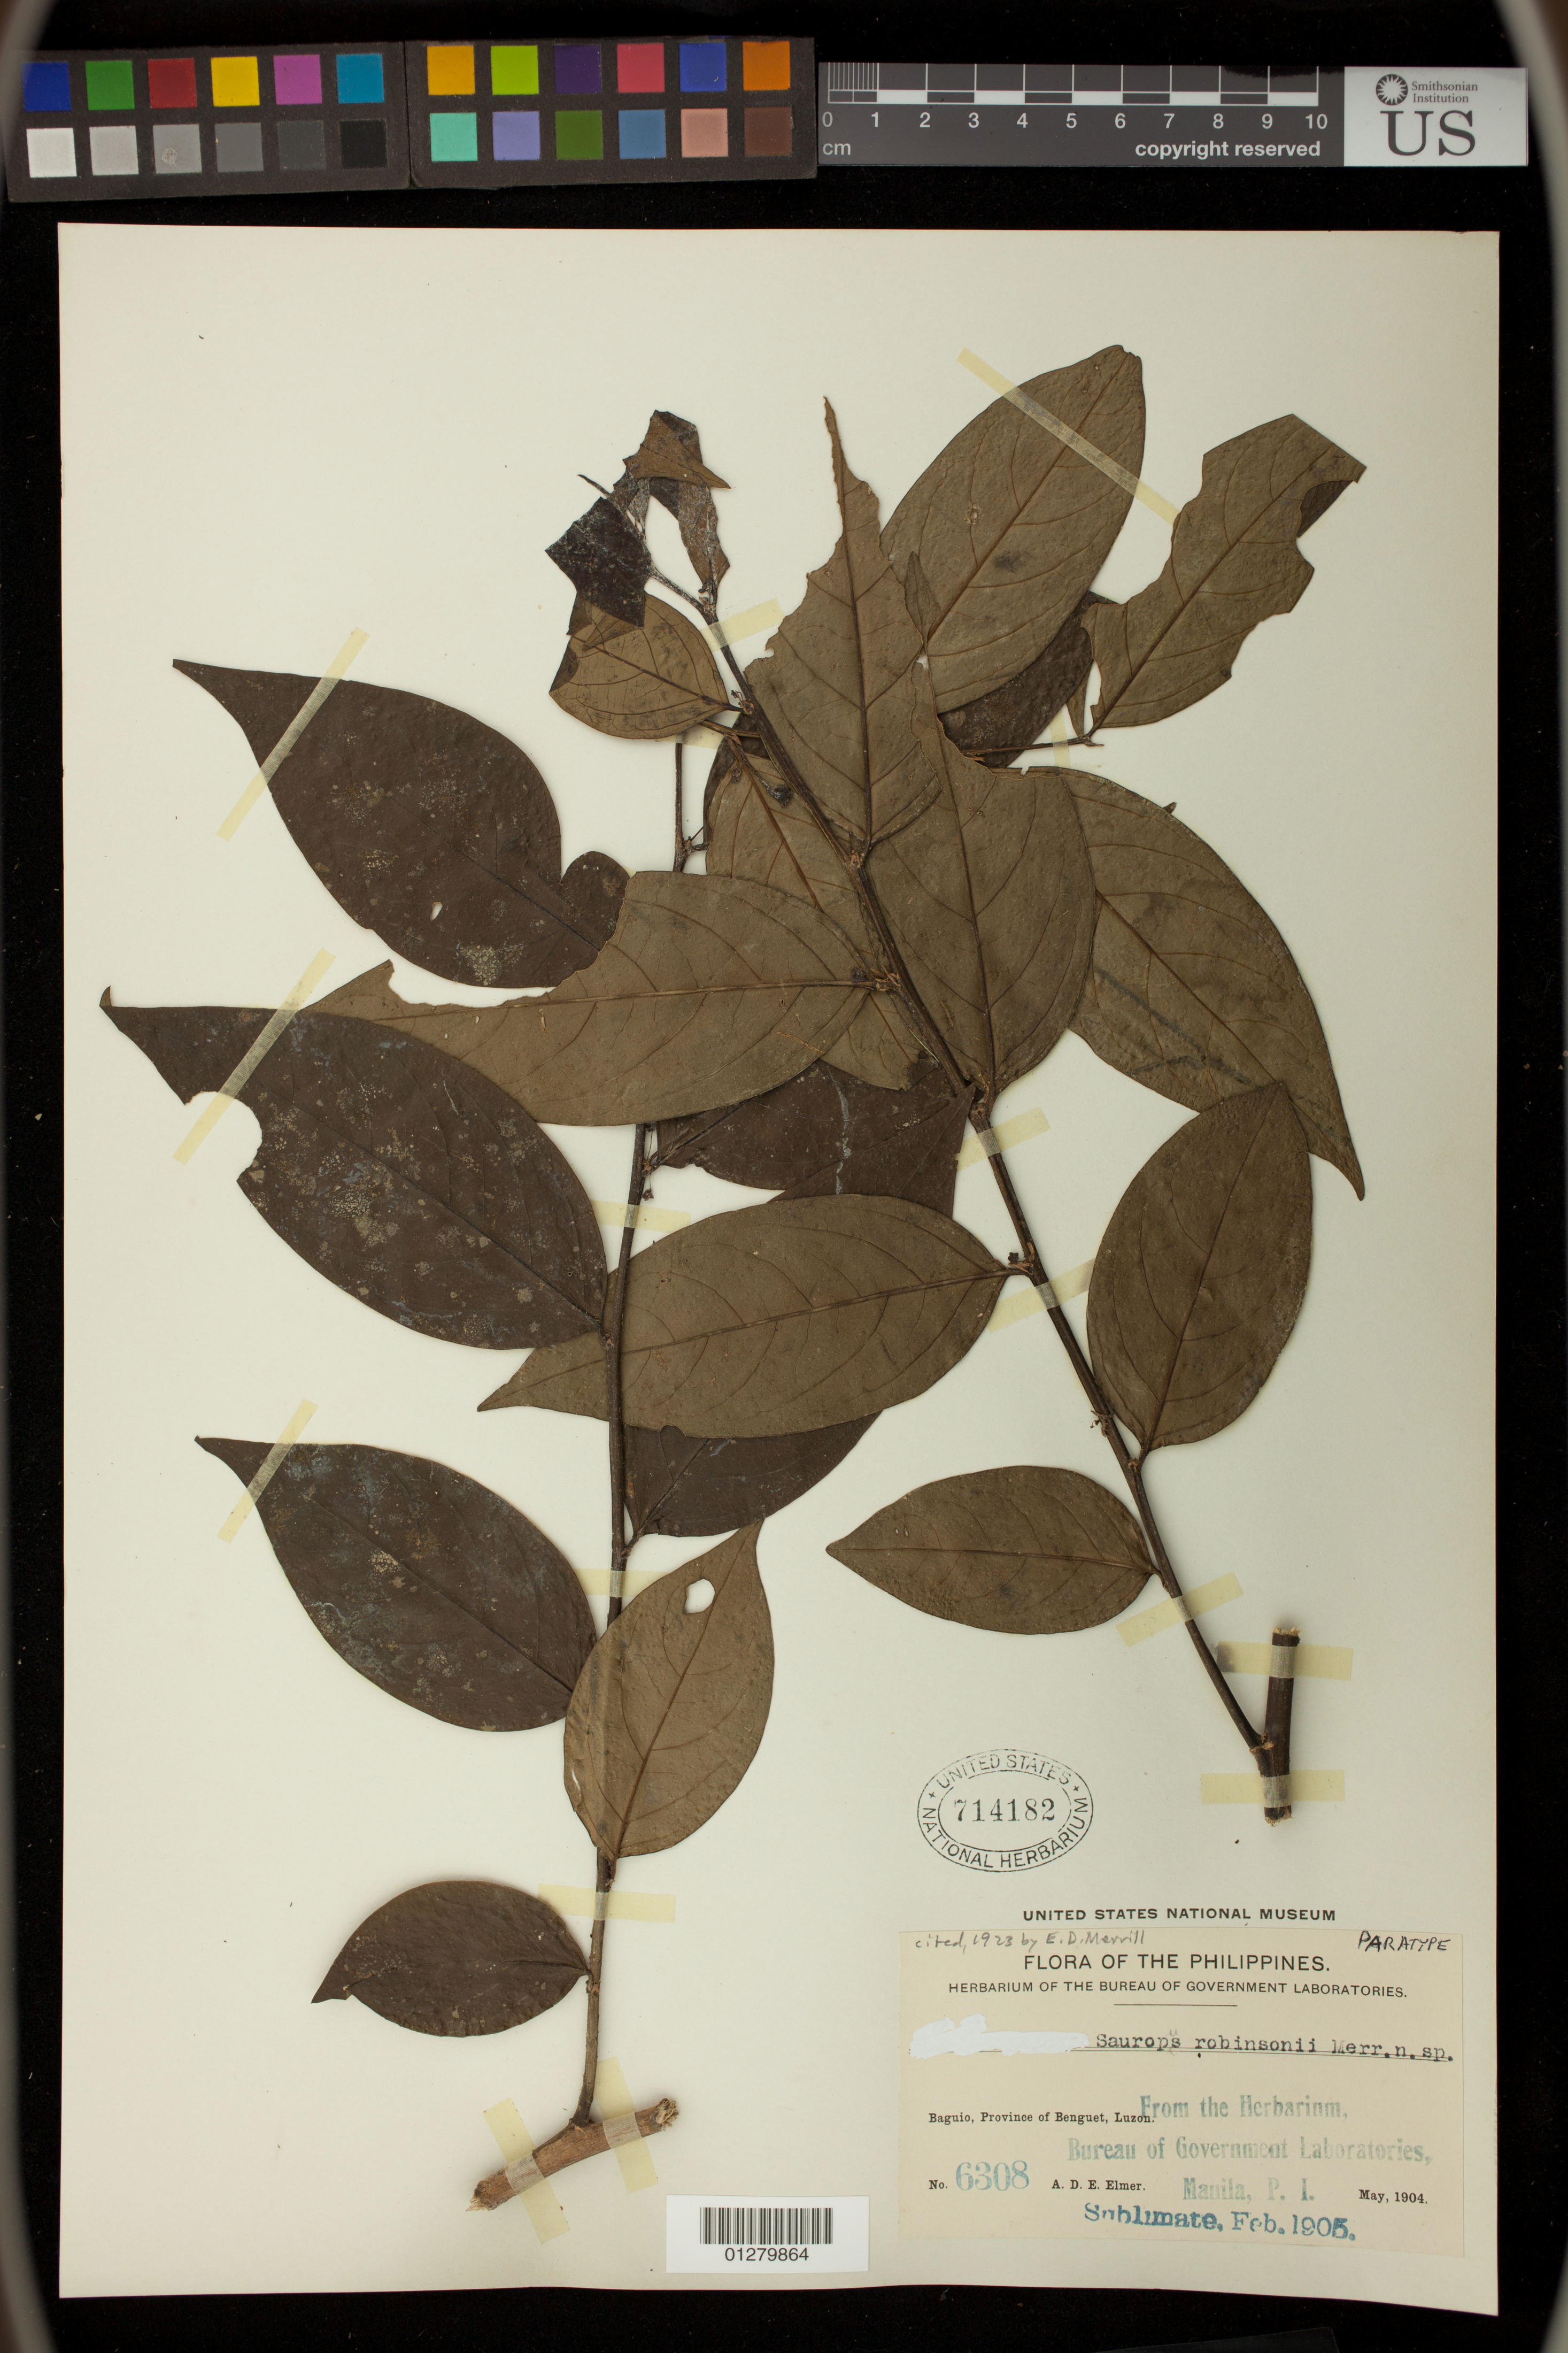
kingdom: Plantae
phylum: Tracheophyta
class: Magnoliopsida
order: Malpighiales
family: Phyllanthaceae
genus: Sauropus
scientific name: Sauropus robinsonii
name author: Merr.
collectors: A. D. E. Elmer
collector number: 6308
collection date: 1904-05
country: Philippines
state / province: Cordillera (Administrative Region)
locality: Baguio, Province of Benguet, Luzon.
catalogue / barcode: US 714182